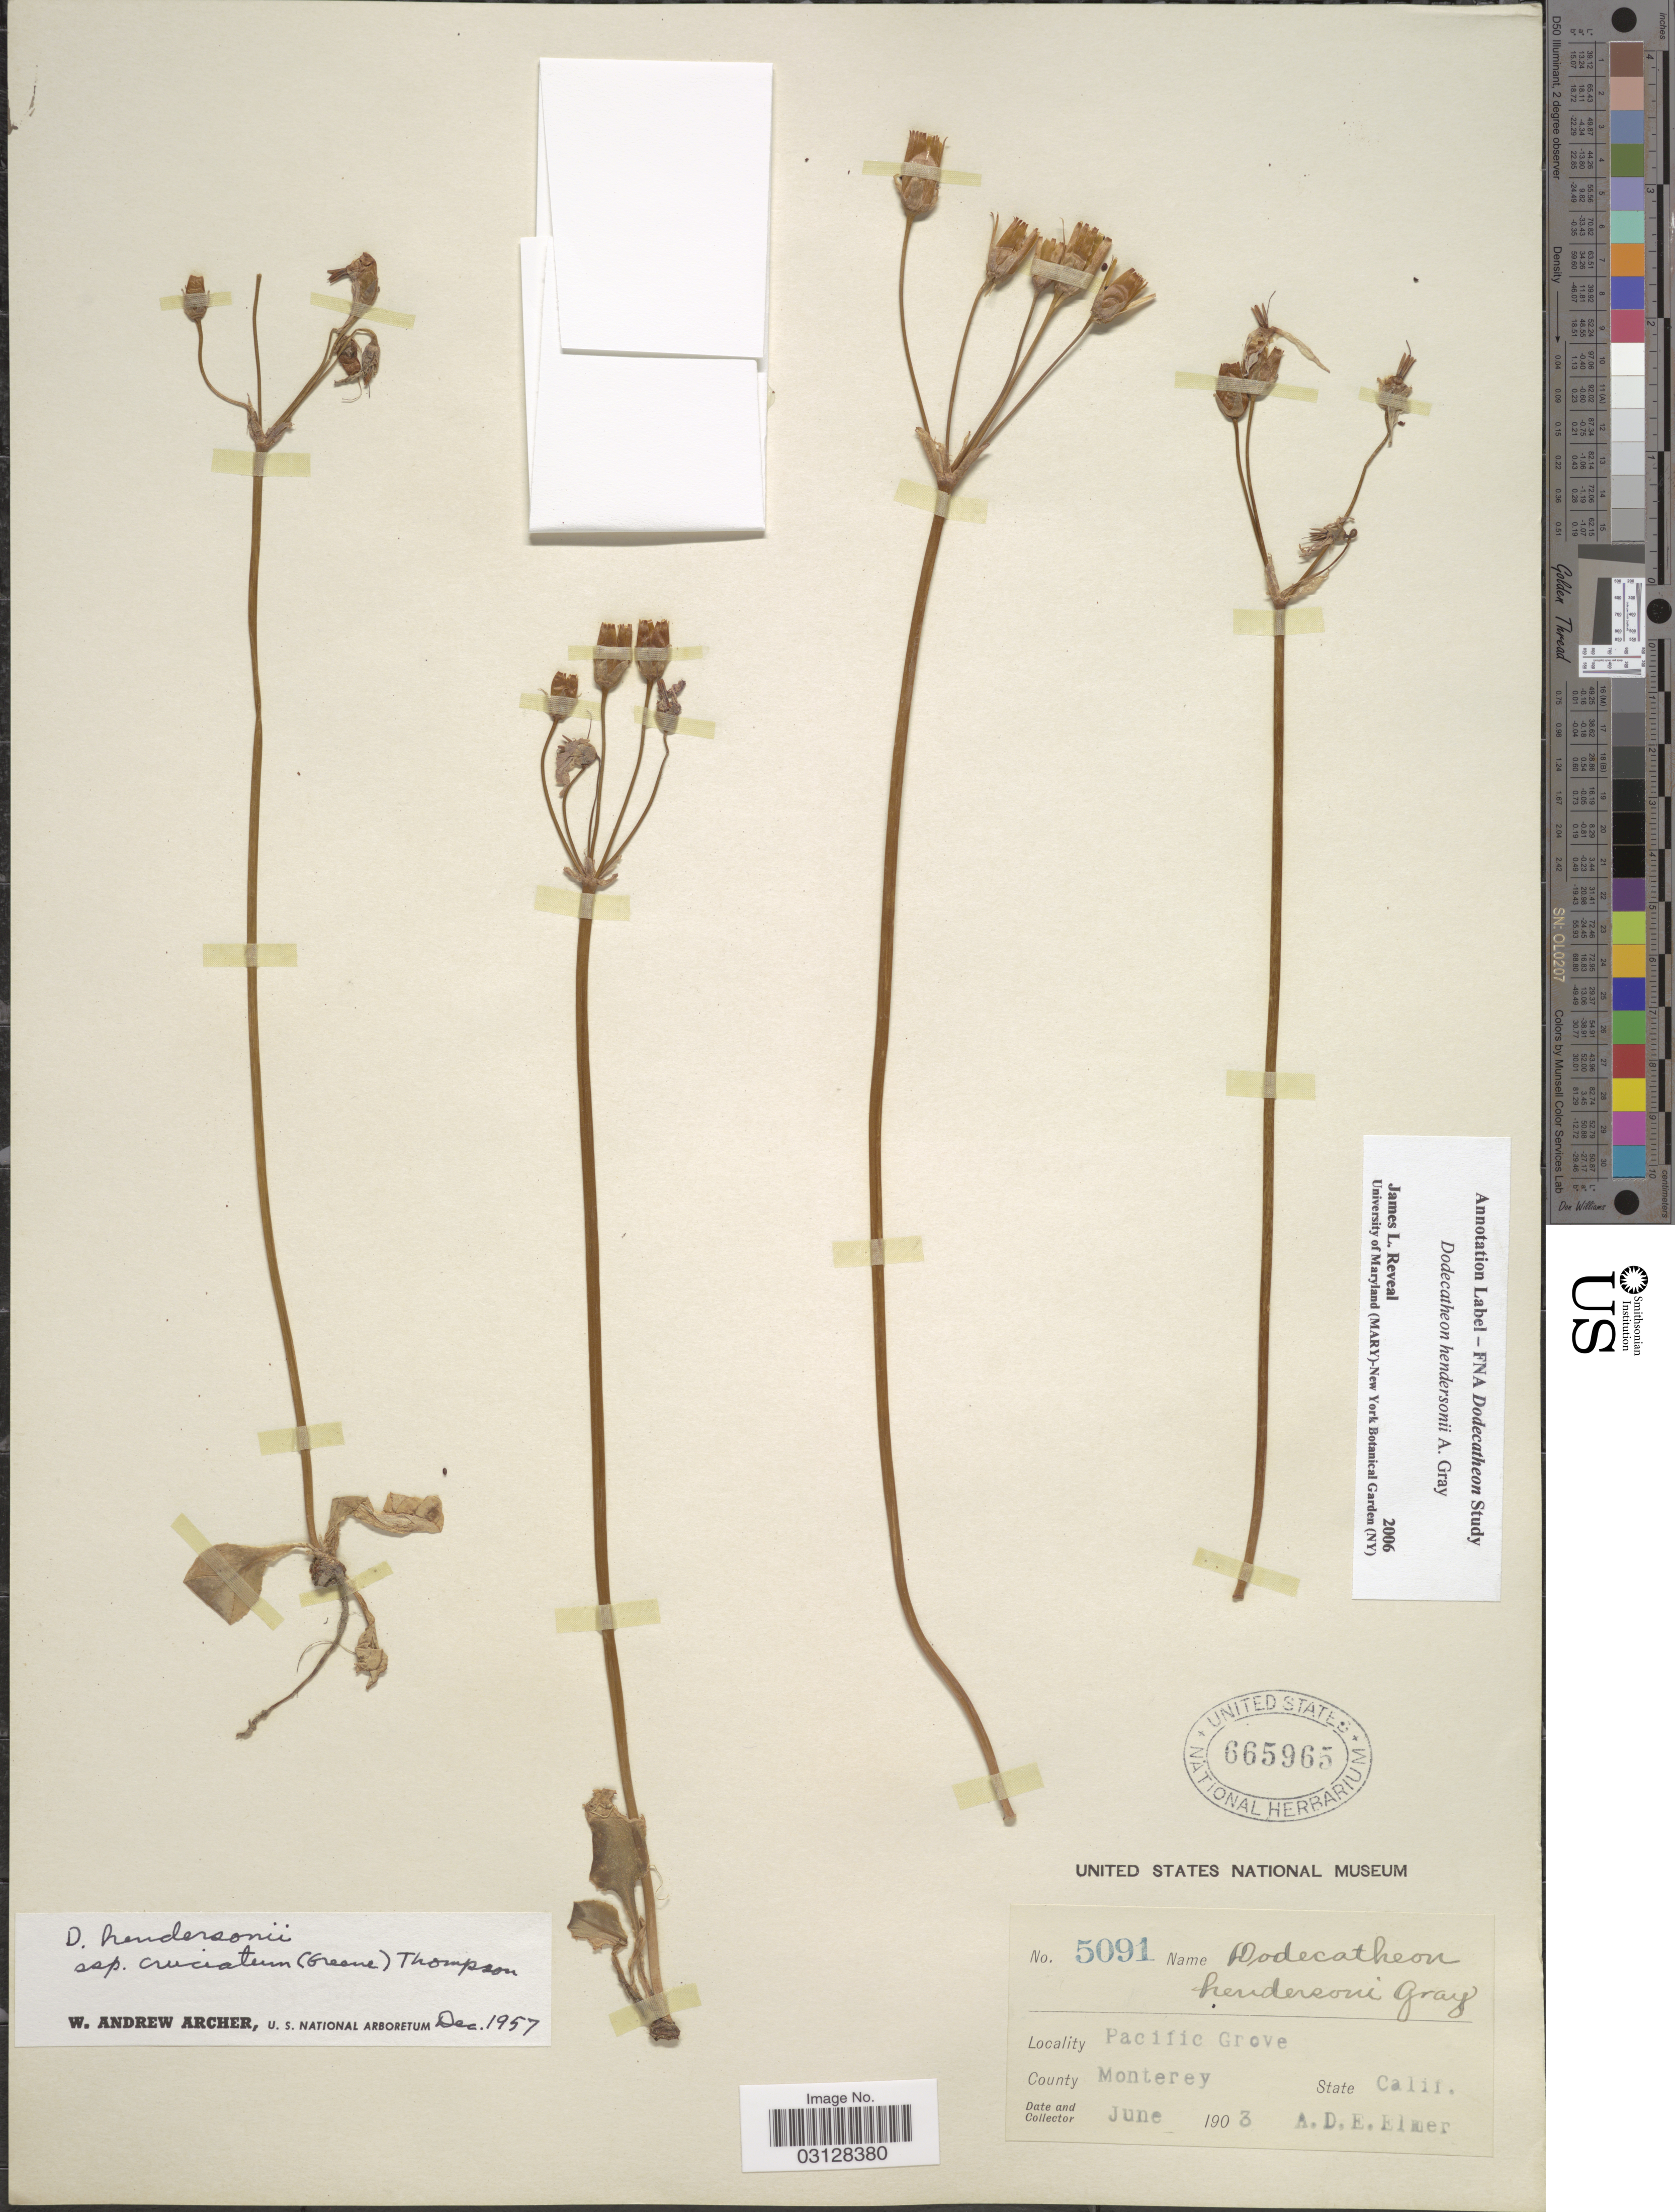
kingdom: Plantae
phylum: Tracheophyta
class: Magnoliopsida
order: Ericales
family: Primulaceae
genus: Dodecatheon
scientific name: Dodecatheon hendersonii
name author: A. Gray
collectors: A. D. E. Elmer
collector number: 5091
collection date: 1903-06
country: United States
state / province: California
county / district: Monterey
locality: Pacific Grove. County Monterey, State Calif.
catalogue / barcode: US 665965